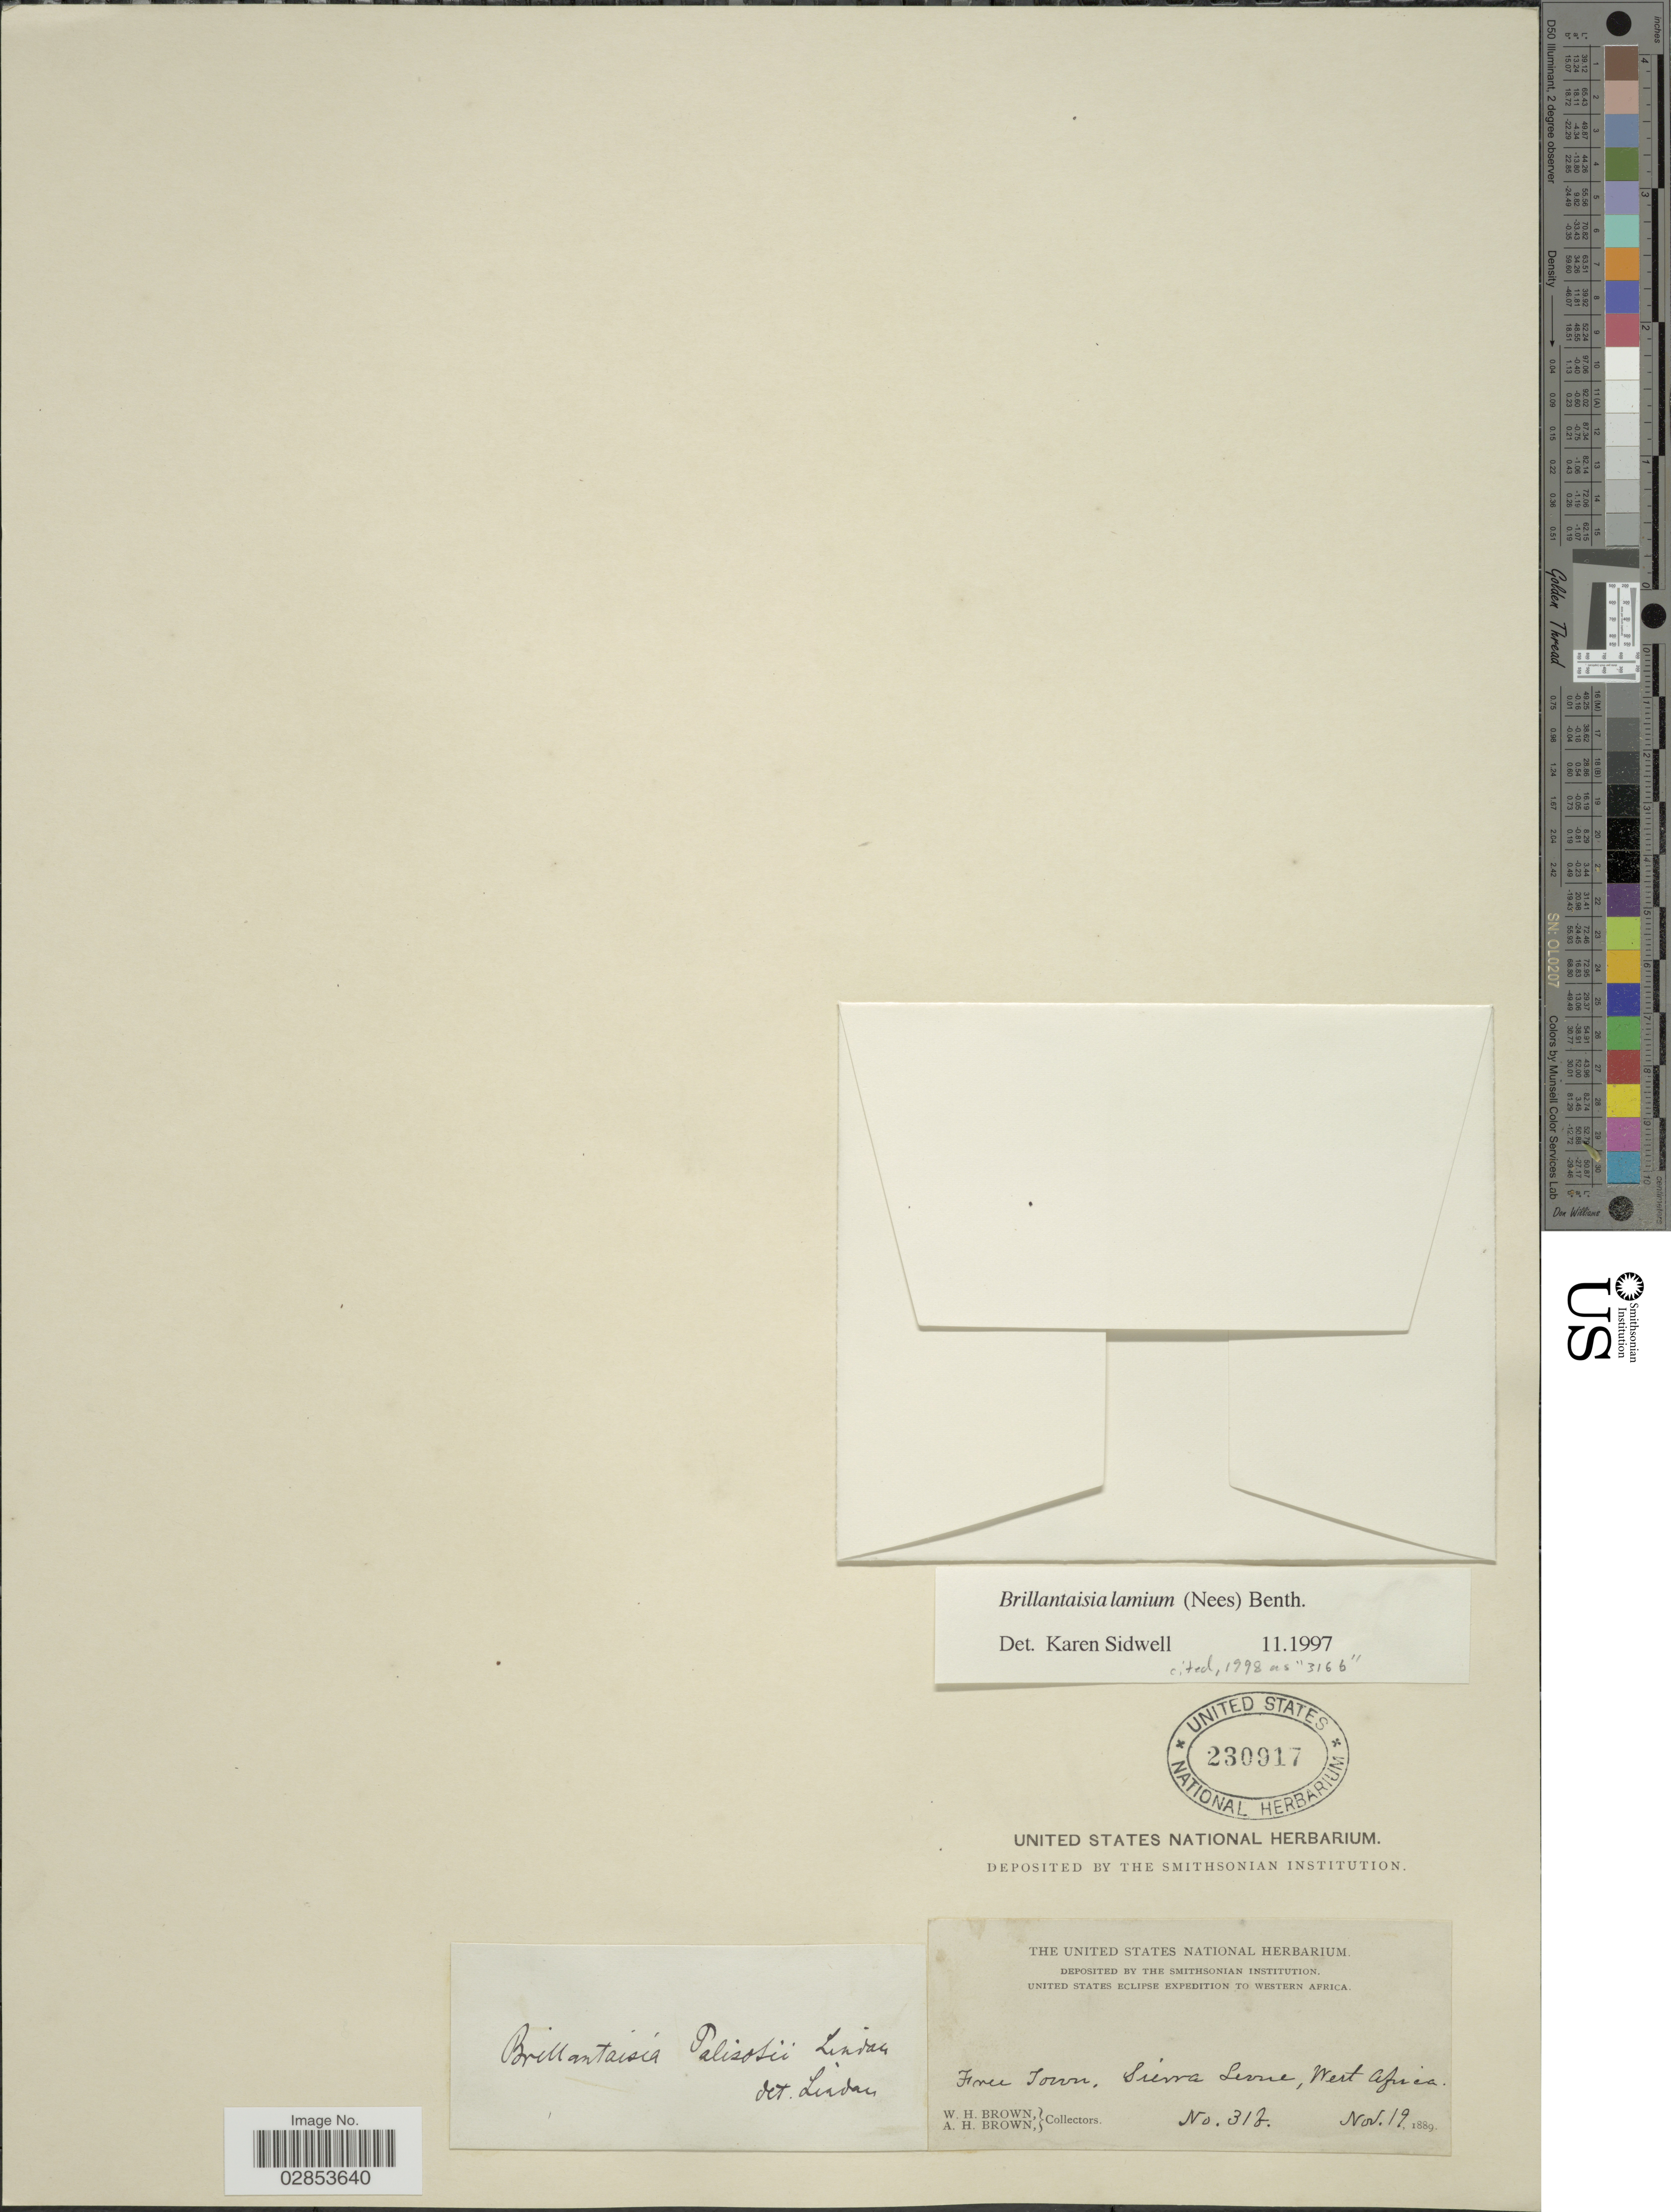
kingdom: Plantae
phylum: Tracheophyta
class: Magnoliopsida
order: Lamiales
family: Acanthaceae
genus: Brillantaisia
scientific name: Brillantaisia lamium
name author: (Nees) Benth.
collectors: W. H. Brown & A. H. Brown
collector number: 31b*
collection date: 1889-11-19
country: Sierra Leone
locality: Free Town. West Africa. Western Africa.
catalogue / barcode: US 230917